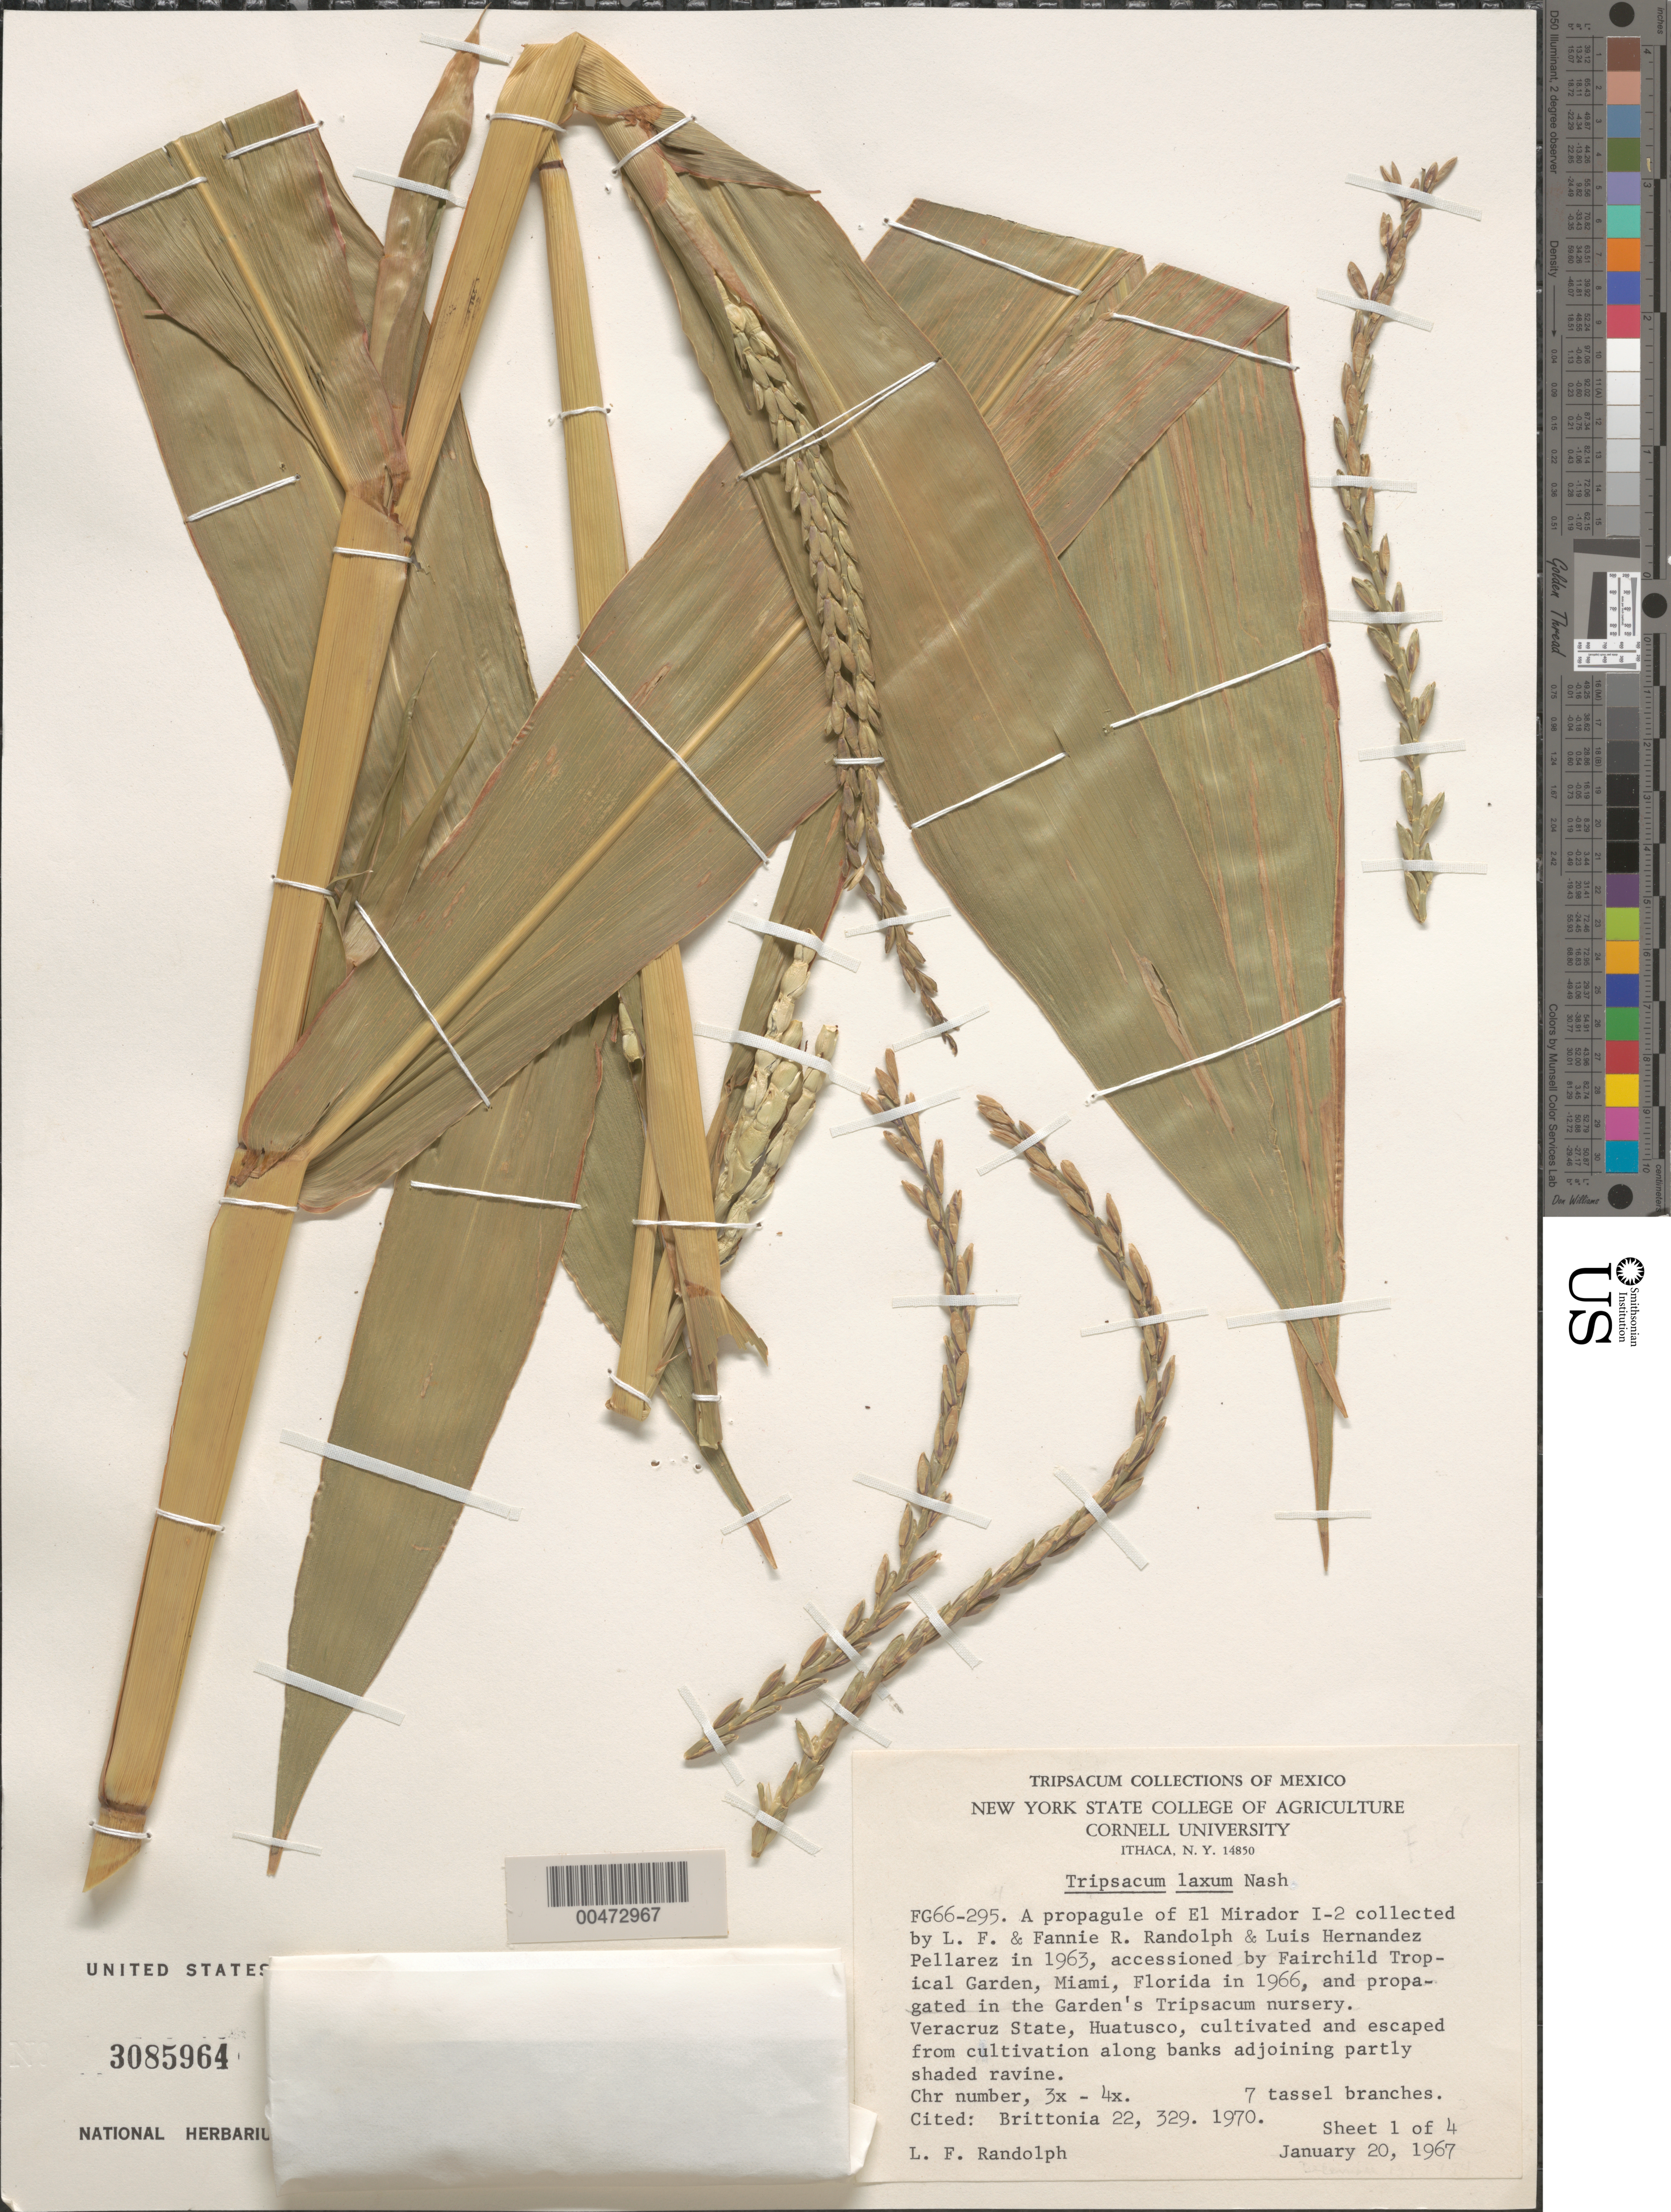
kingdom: Plantae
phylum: Tracheophyta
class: Liliopsida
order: Poales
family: Poaceae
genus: Tripsacum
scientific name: Tripsacum laxum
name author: Nash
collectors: L. F. Randolph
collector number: Fg66-295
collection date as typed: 20 Jan 1967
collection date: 1967-01-20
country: United States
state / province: Florida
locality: Fairchild tropical gardens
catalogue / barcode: US 3085964